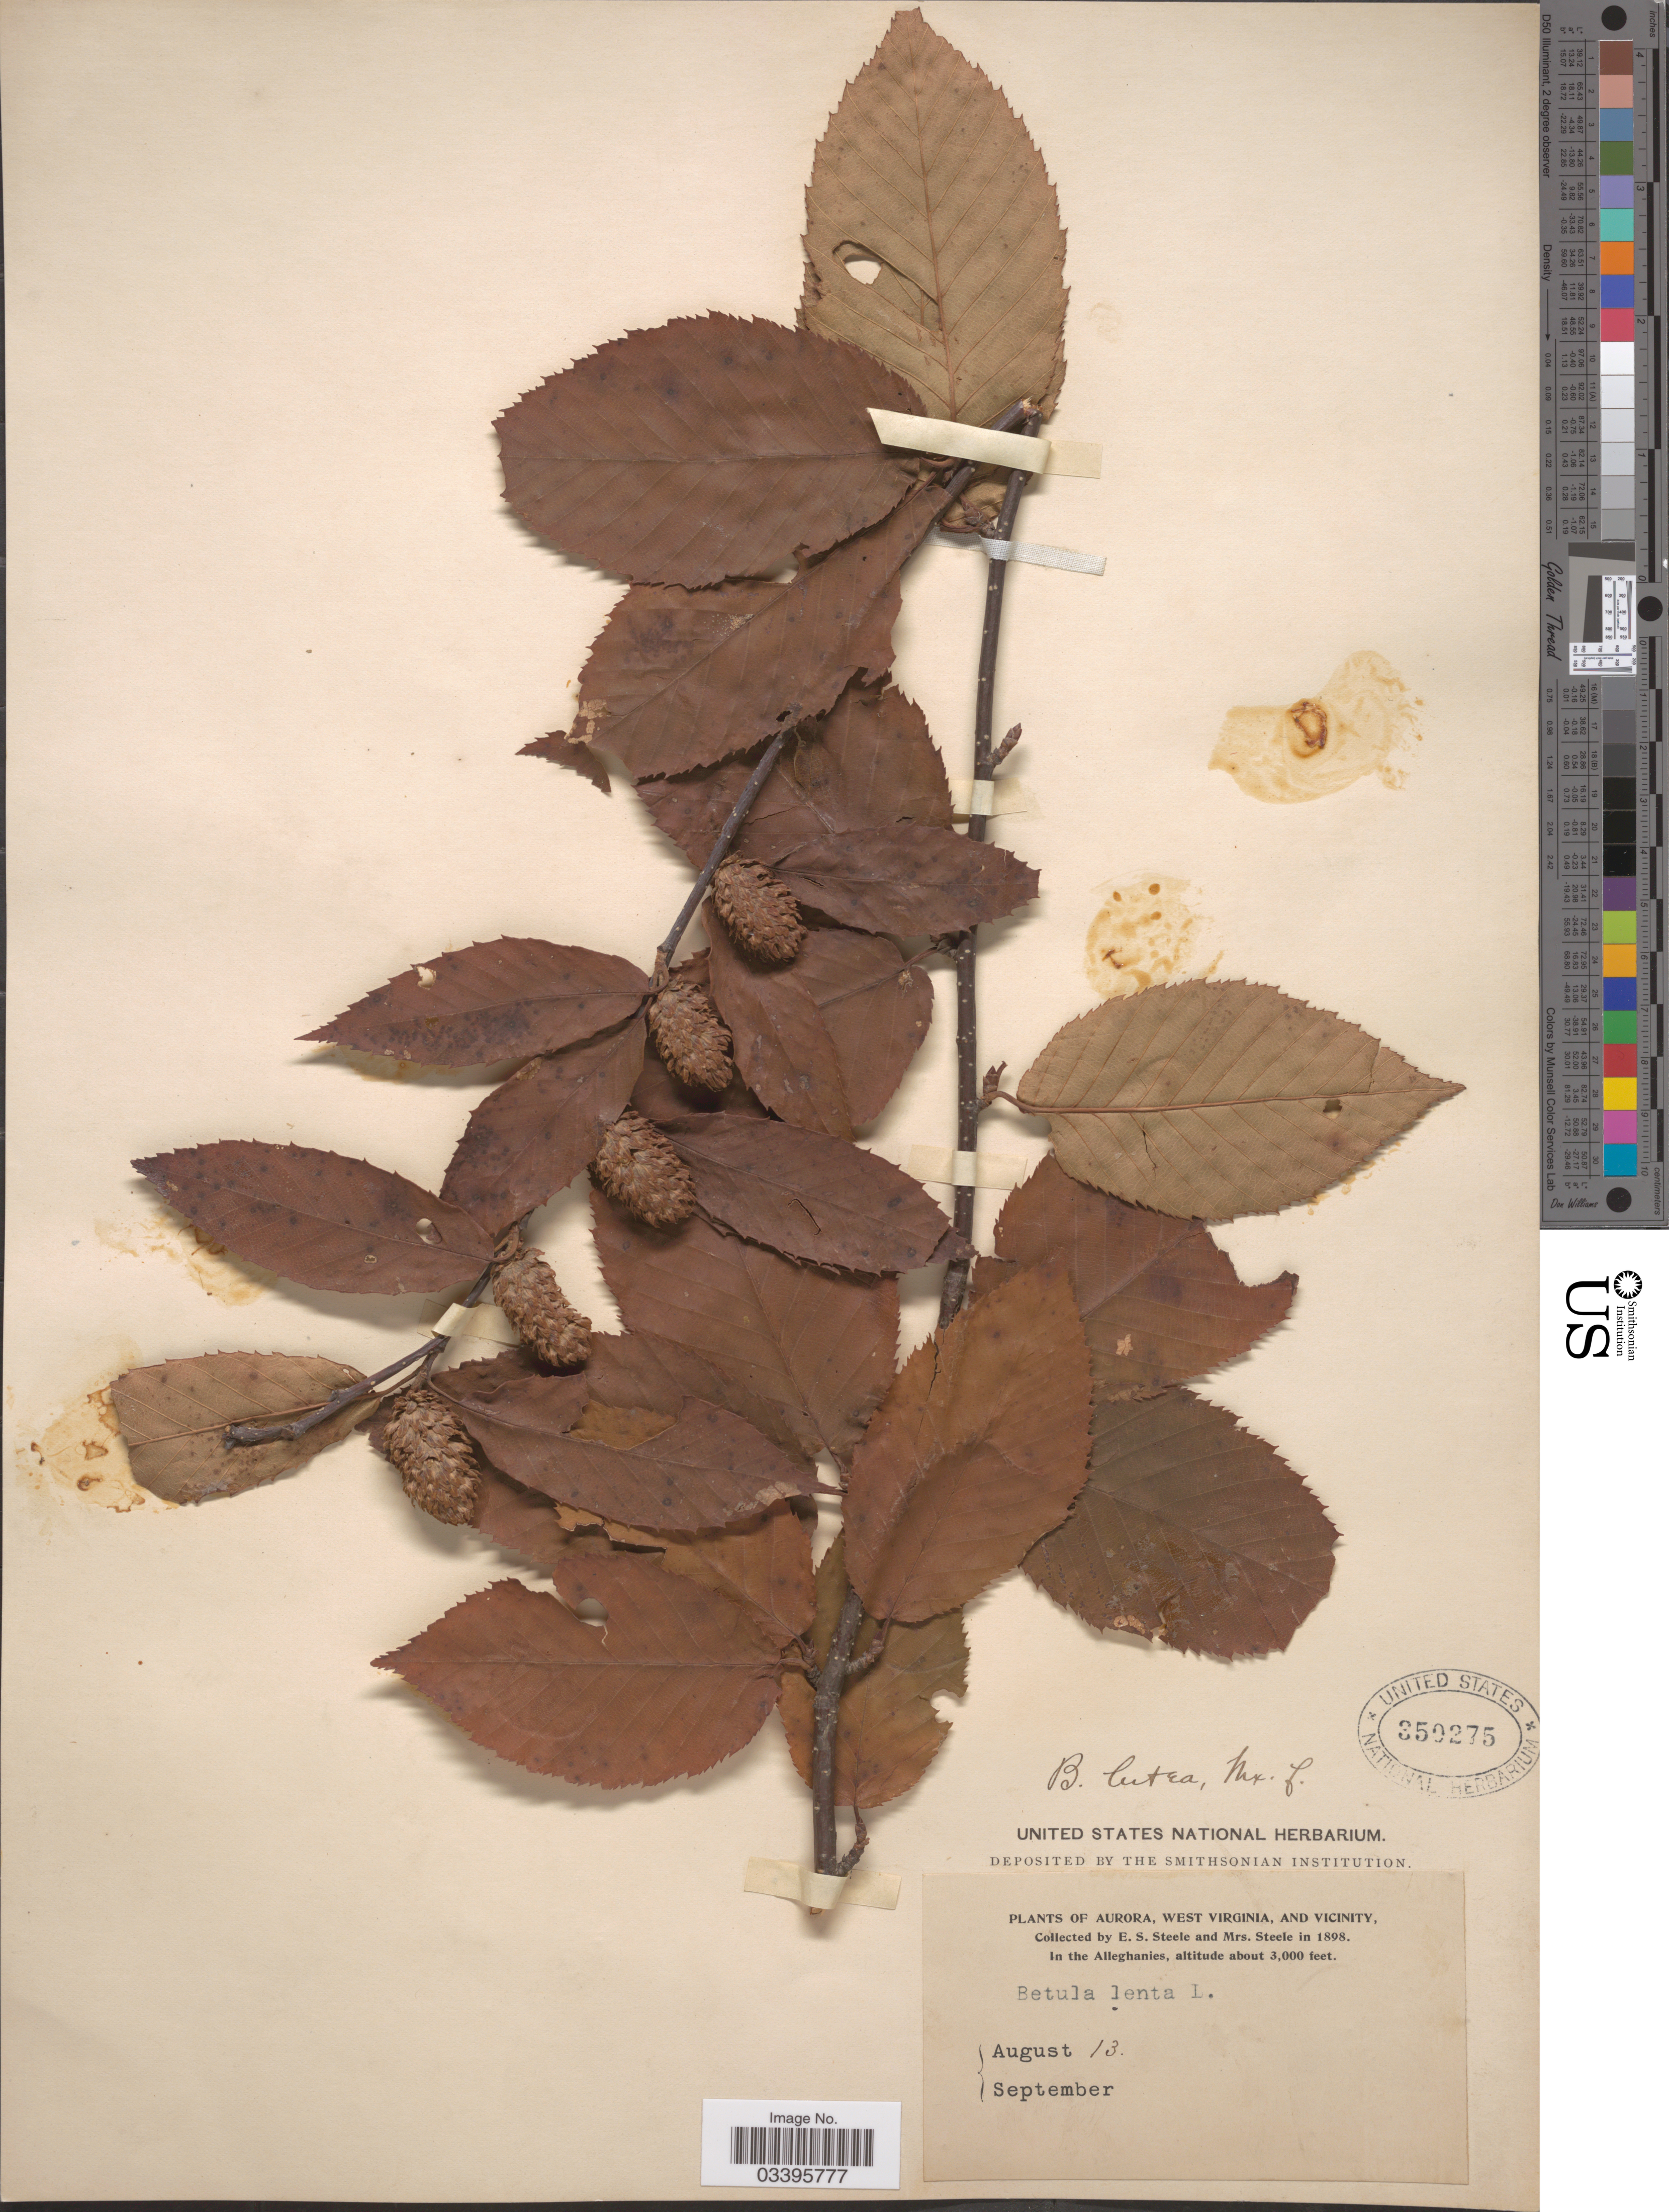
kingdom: Plantae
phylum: Tracheophyta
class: Magnoliopsida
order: Fagales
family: Betulaceae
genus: Betula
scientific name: Betula lutea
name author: F. Michx.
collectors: E. Steele & Mrs. E. S. Steele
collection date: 1898-08-13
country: United States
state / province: West Virginia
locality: Aurora and vicinity. In the Alleghanies.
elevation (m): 914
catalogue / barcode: US 350275